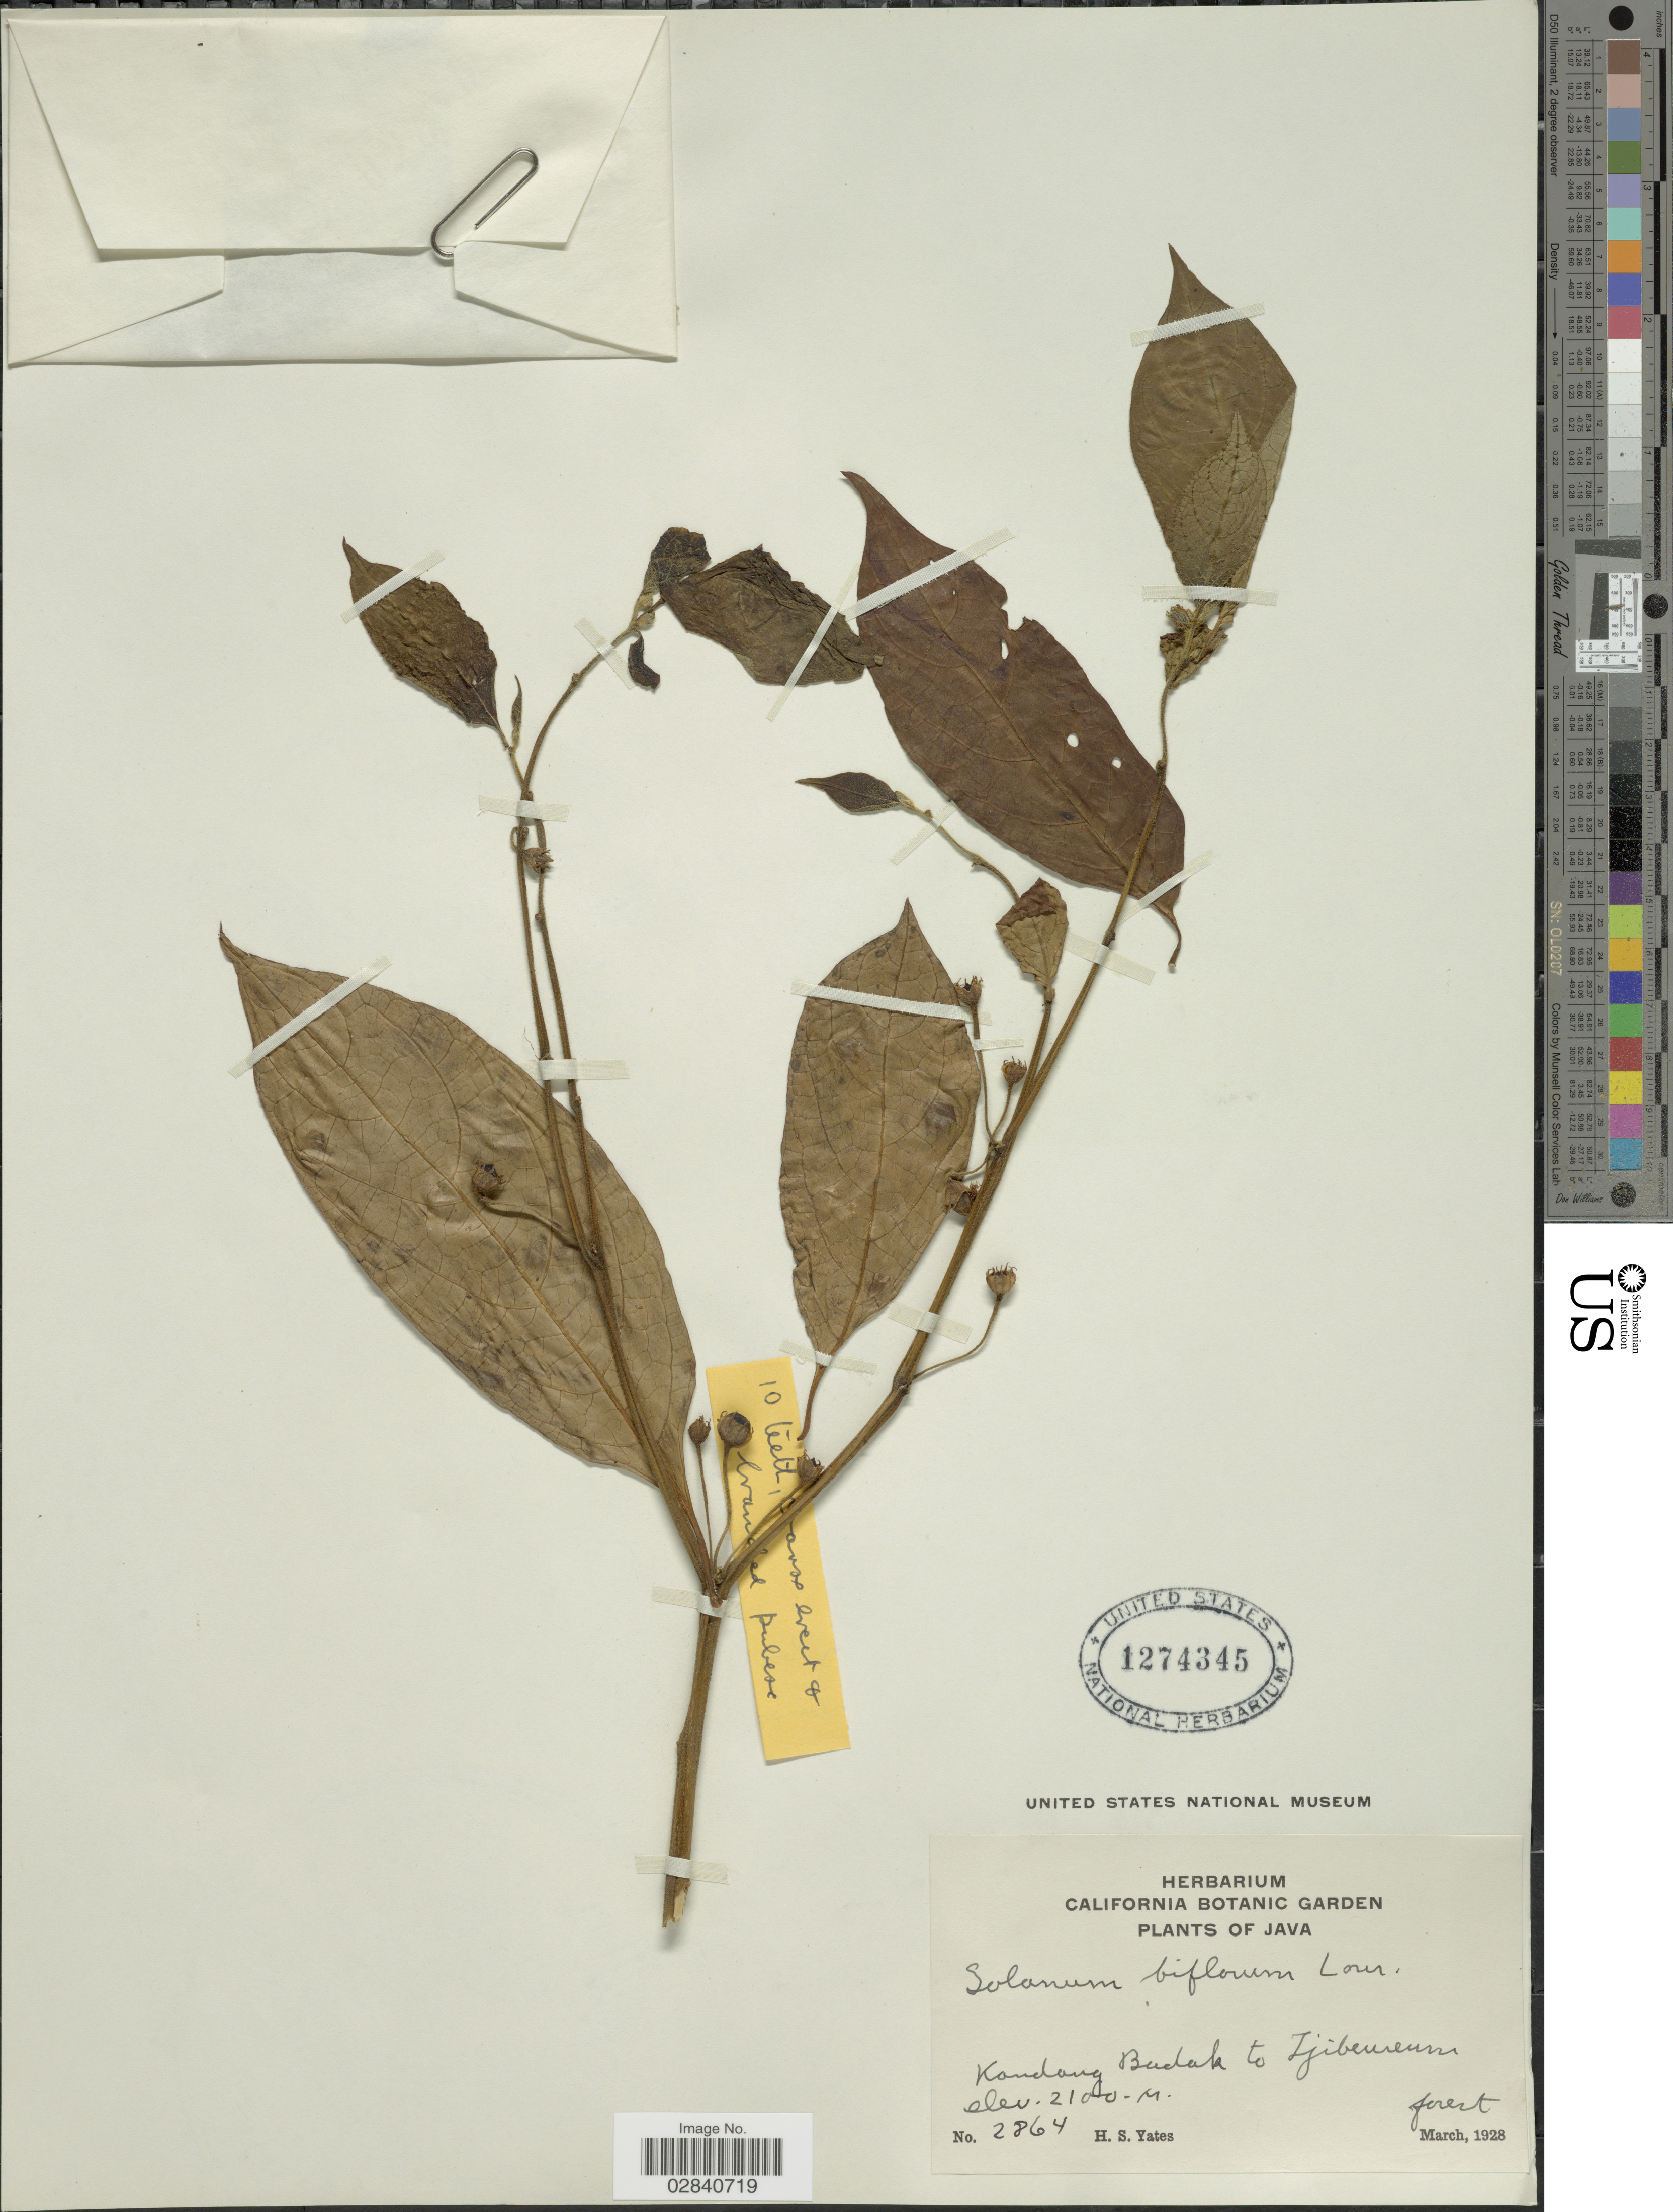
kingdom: Plantae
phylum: Tracheophyta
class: Magnoliopsida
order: Solanales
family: Solanaceae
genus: Lycianthes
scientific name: Lycianthes schizocalyx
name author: (Merr.) Bitter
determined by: Knapp, S. D.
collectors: H. S. Yates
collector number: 2864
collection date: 1928-03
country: Indonesia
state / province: Java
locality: Kandong Budak to Tjibeuareuna.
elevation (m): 2100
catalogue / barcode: US 1274345